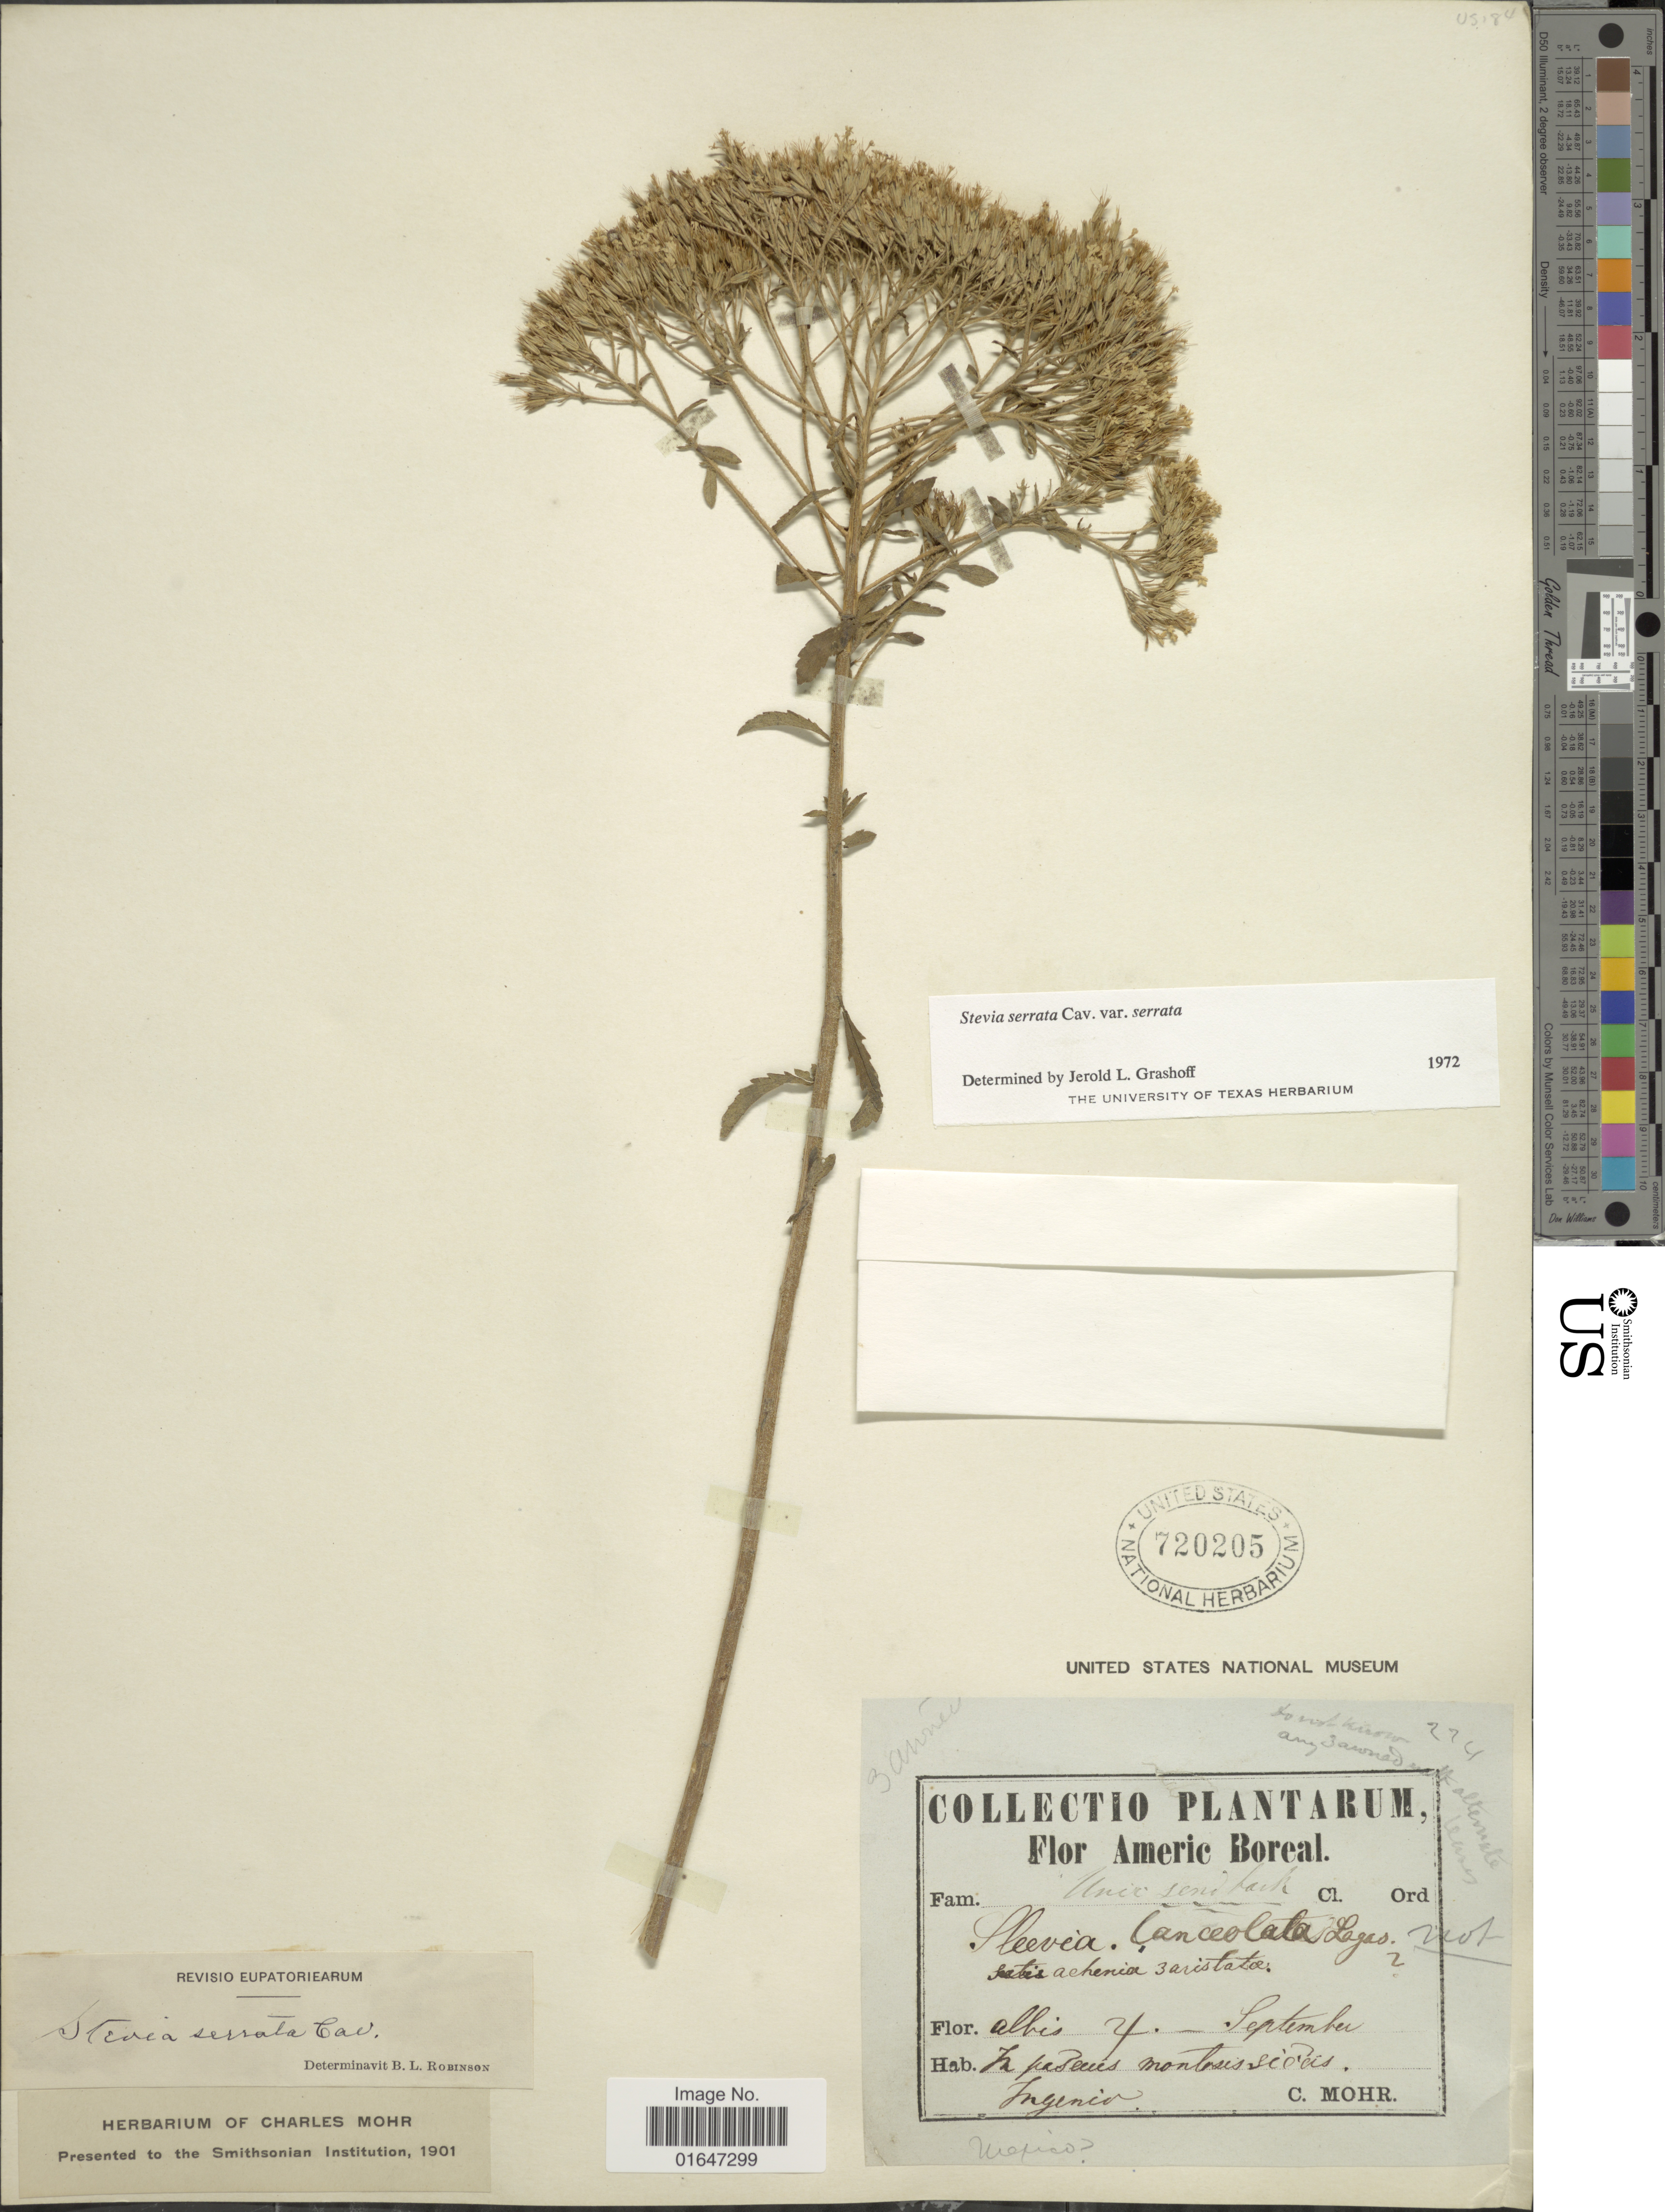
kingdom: Plantae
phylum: Tracheophyta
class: Magnoliopsida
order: Asterales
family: Asteraceae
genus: Stevia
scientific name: Stevia serrata var. serrata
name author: Cav.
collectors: C. T. Mohr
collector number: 224?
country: Mexico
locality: Ingenio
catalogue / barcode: US 720205